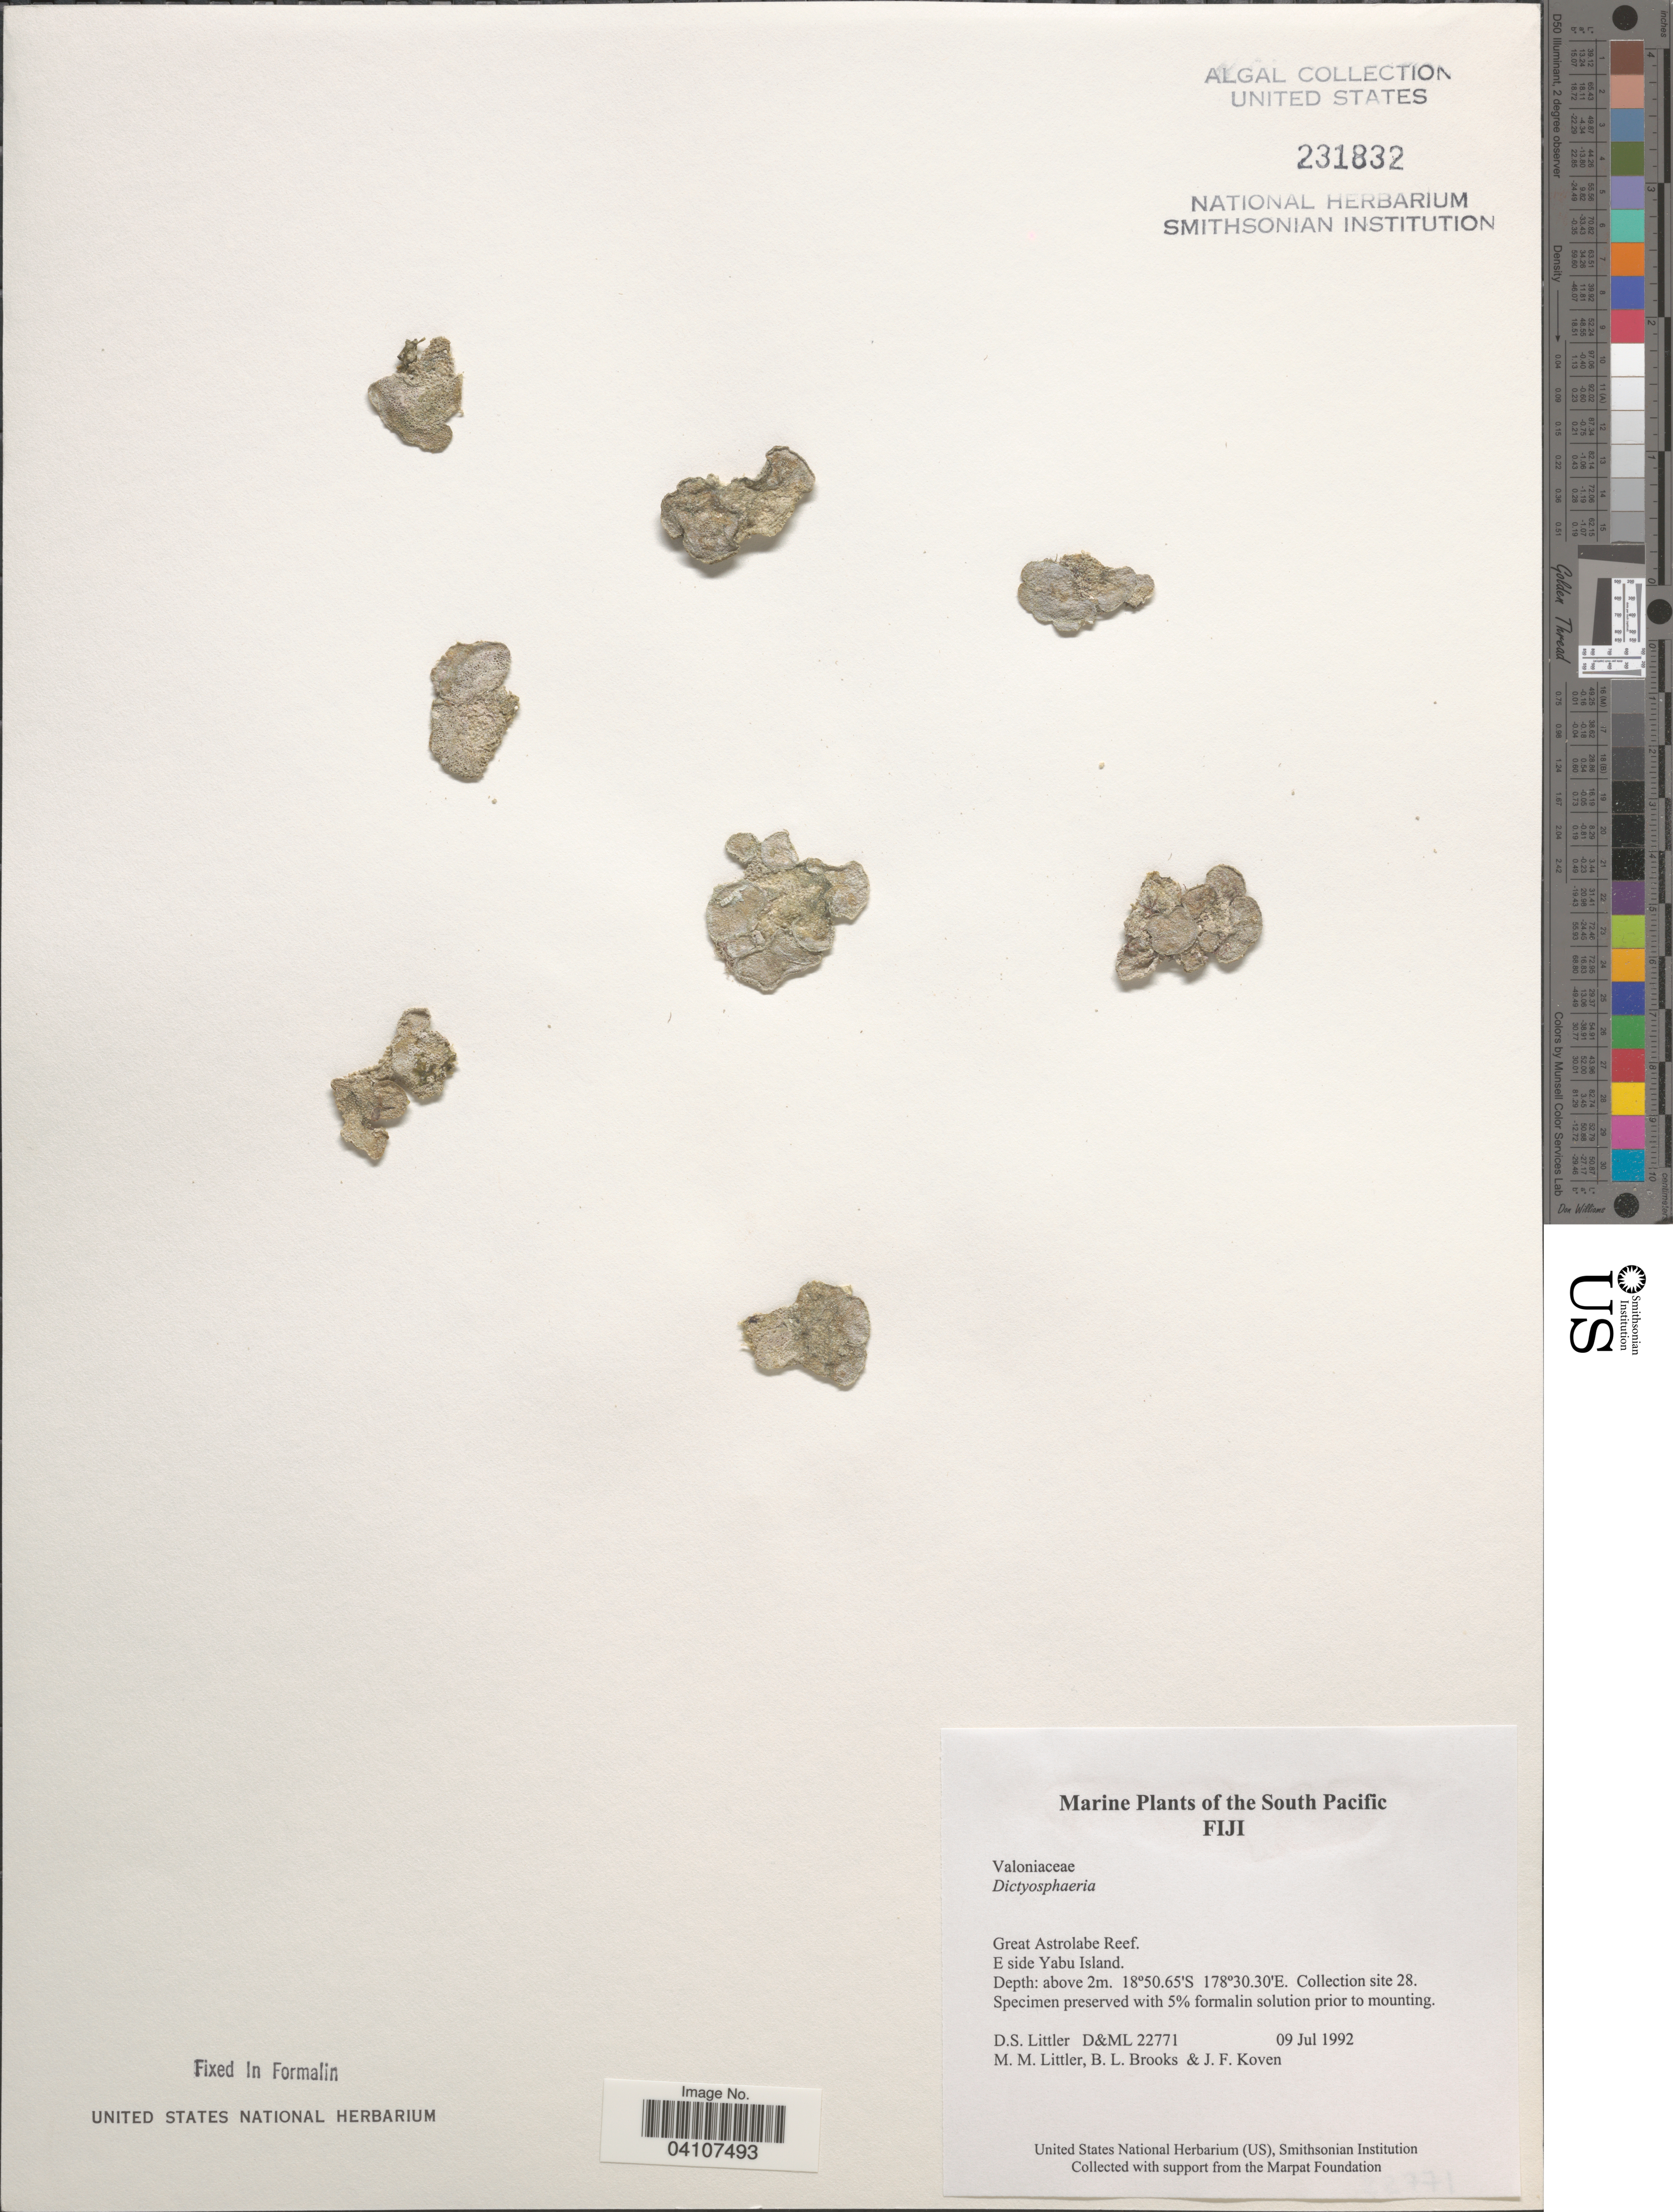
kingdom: Plantae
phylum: Chlorophyta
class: Ulvophyceae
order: Siphonocladales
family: Siphonocladaceae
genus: Dictyosphaeria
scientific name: Dictyosphaeria sp.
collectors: D. S. Littler, B. Brooks & J. Koven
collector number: D&ML 22771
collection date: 1992-07-09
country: Fiji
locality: The South Pacific. Great Astrolabe Reef. E side Yabu Island. Collection site 28.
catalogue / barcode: US 231832